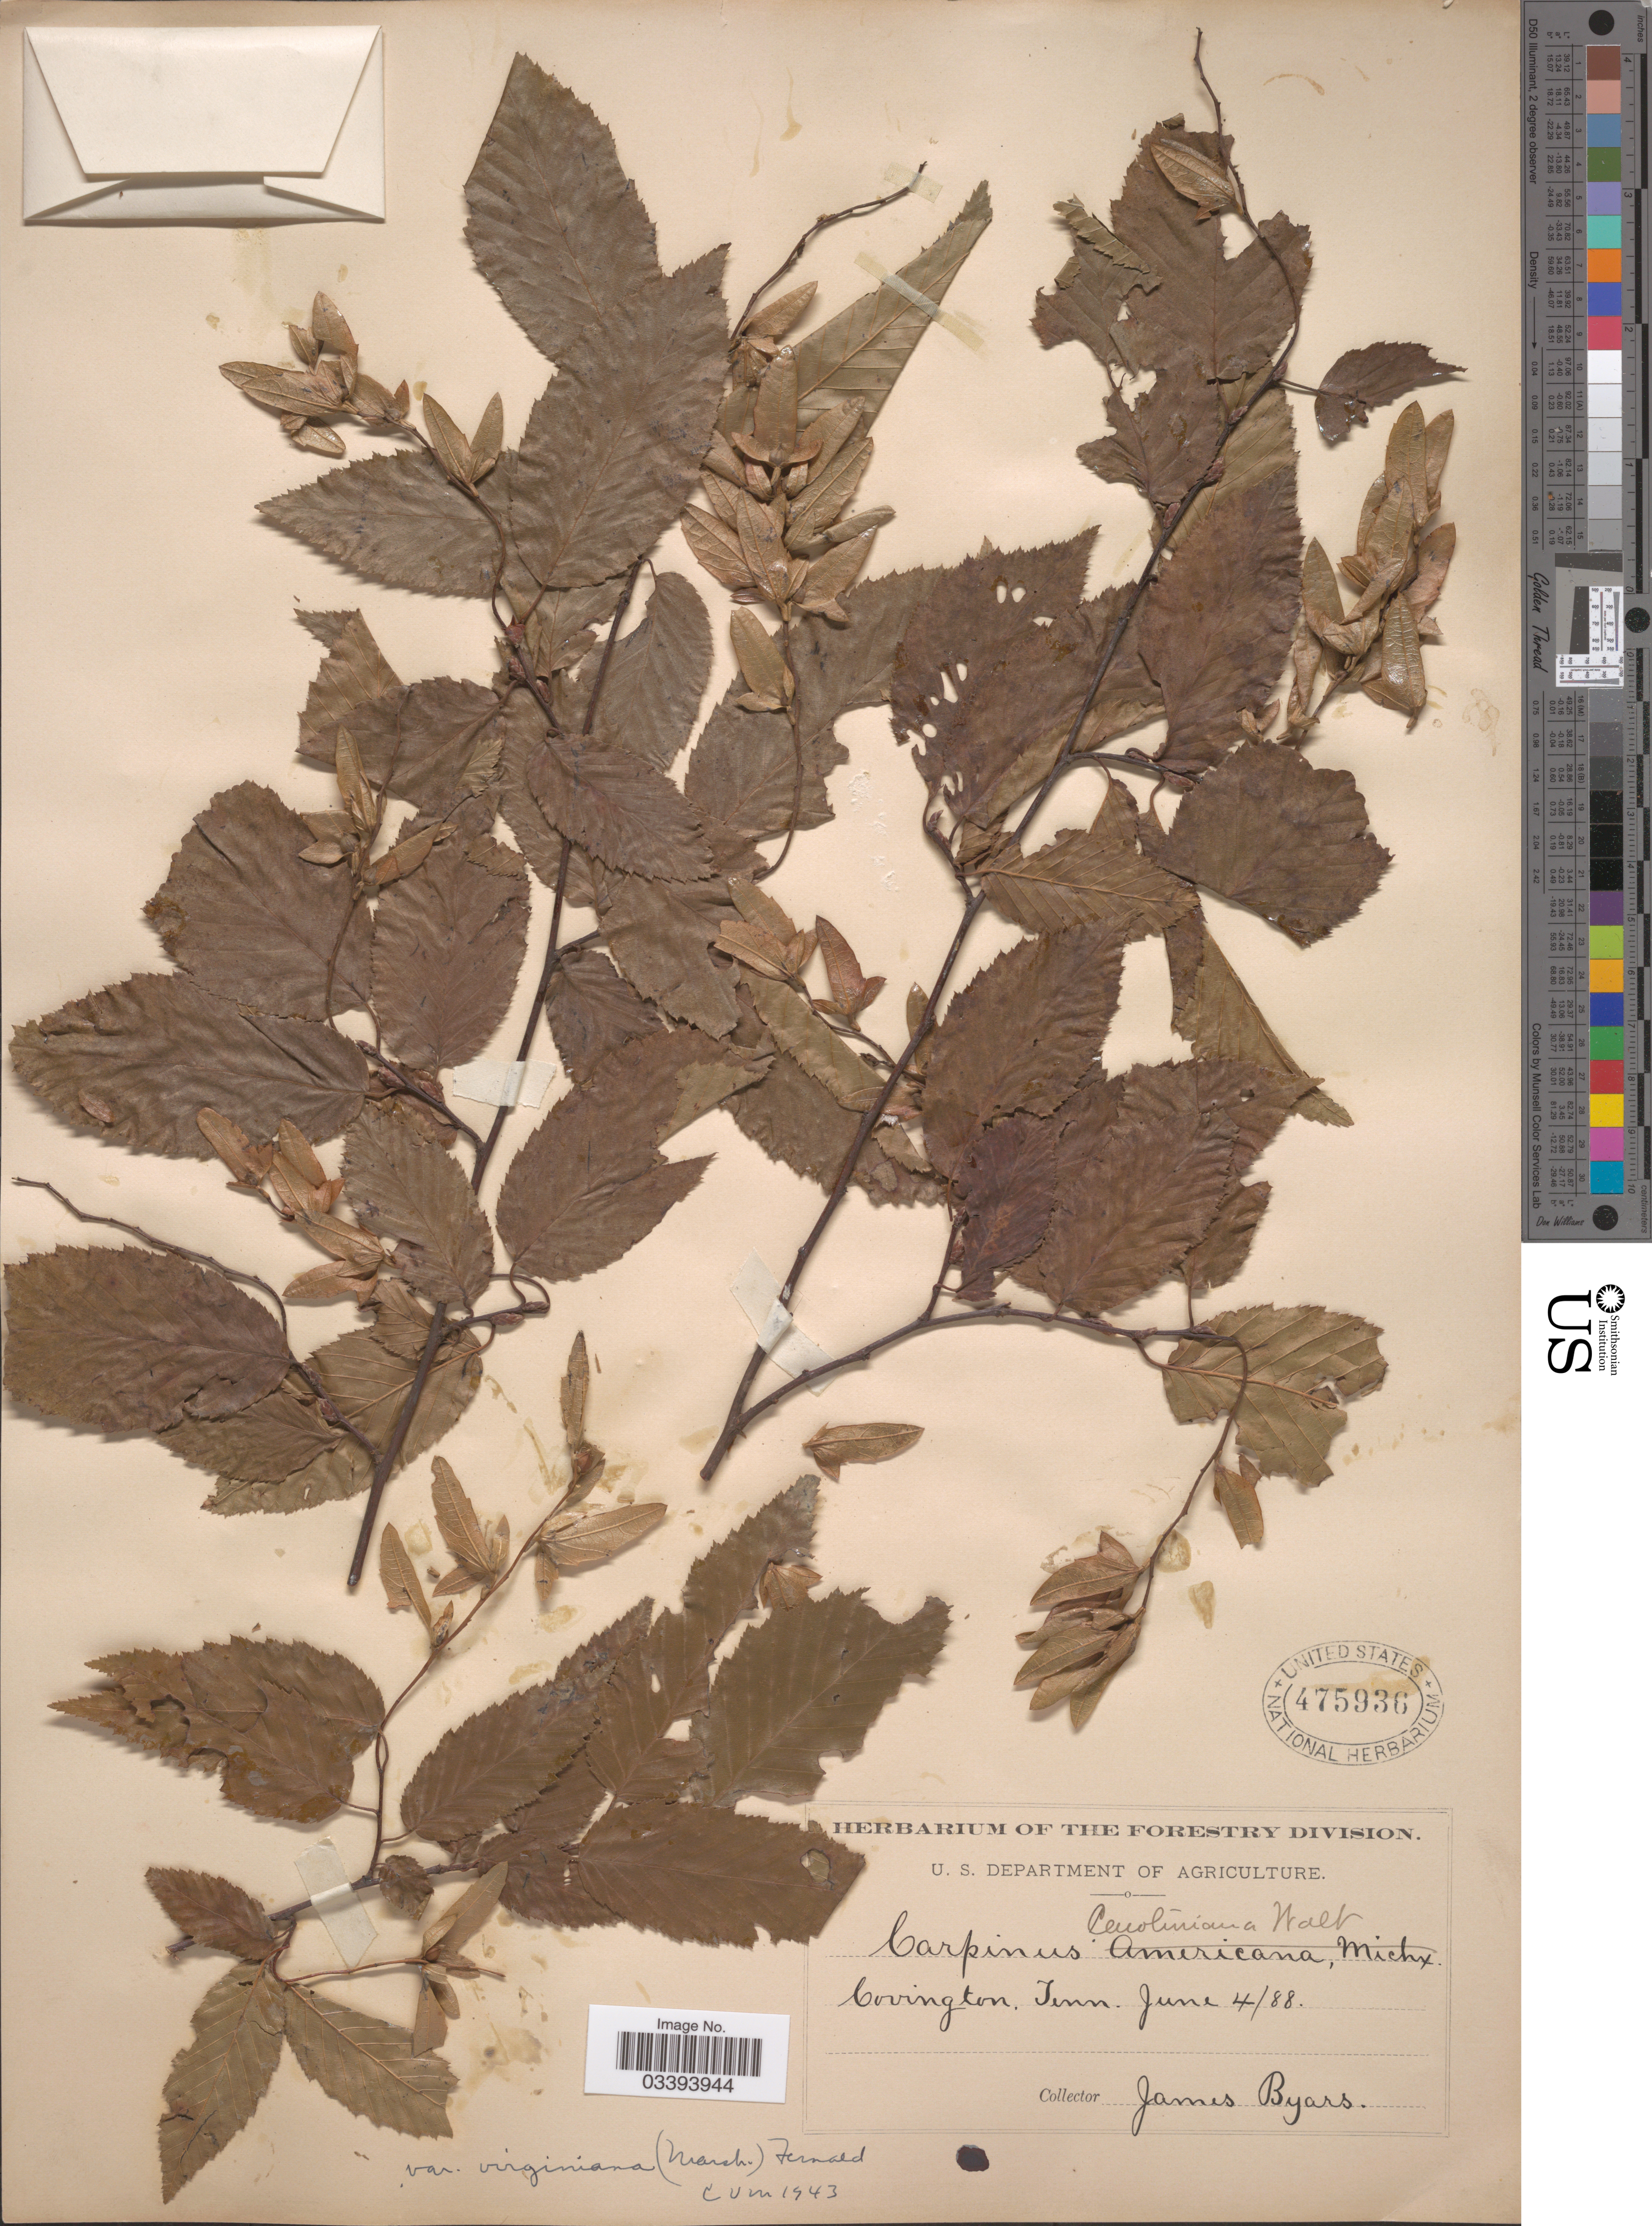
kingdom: Plantae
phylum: Tracheophyta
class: Magnoliopsida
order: Fagales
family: Betulaceae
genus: Carpinus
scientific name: Carpinus caroliniana subsp. virginiana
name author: (Marshall) Furlow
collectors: J. Byars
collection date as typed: Transcribed d/m/y: 4/6/88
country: United States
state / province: Tennessee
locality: Covington.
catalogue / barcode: US 475936